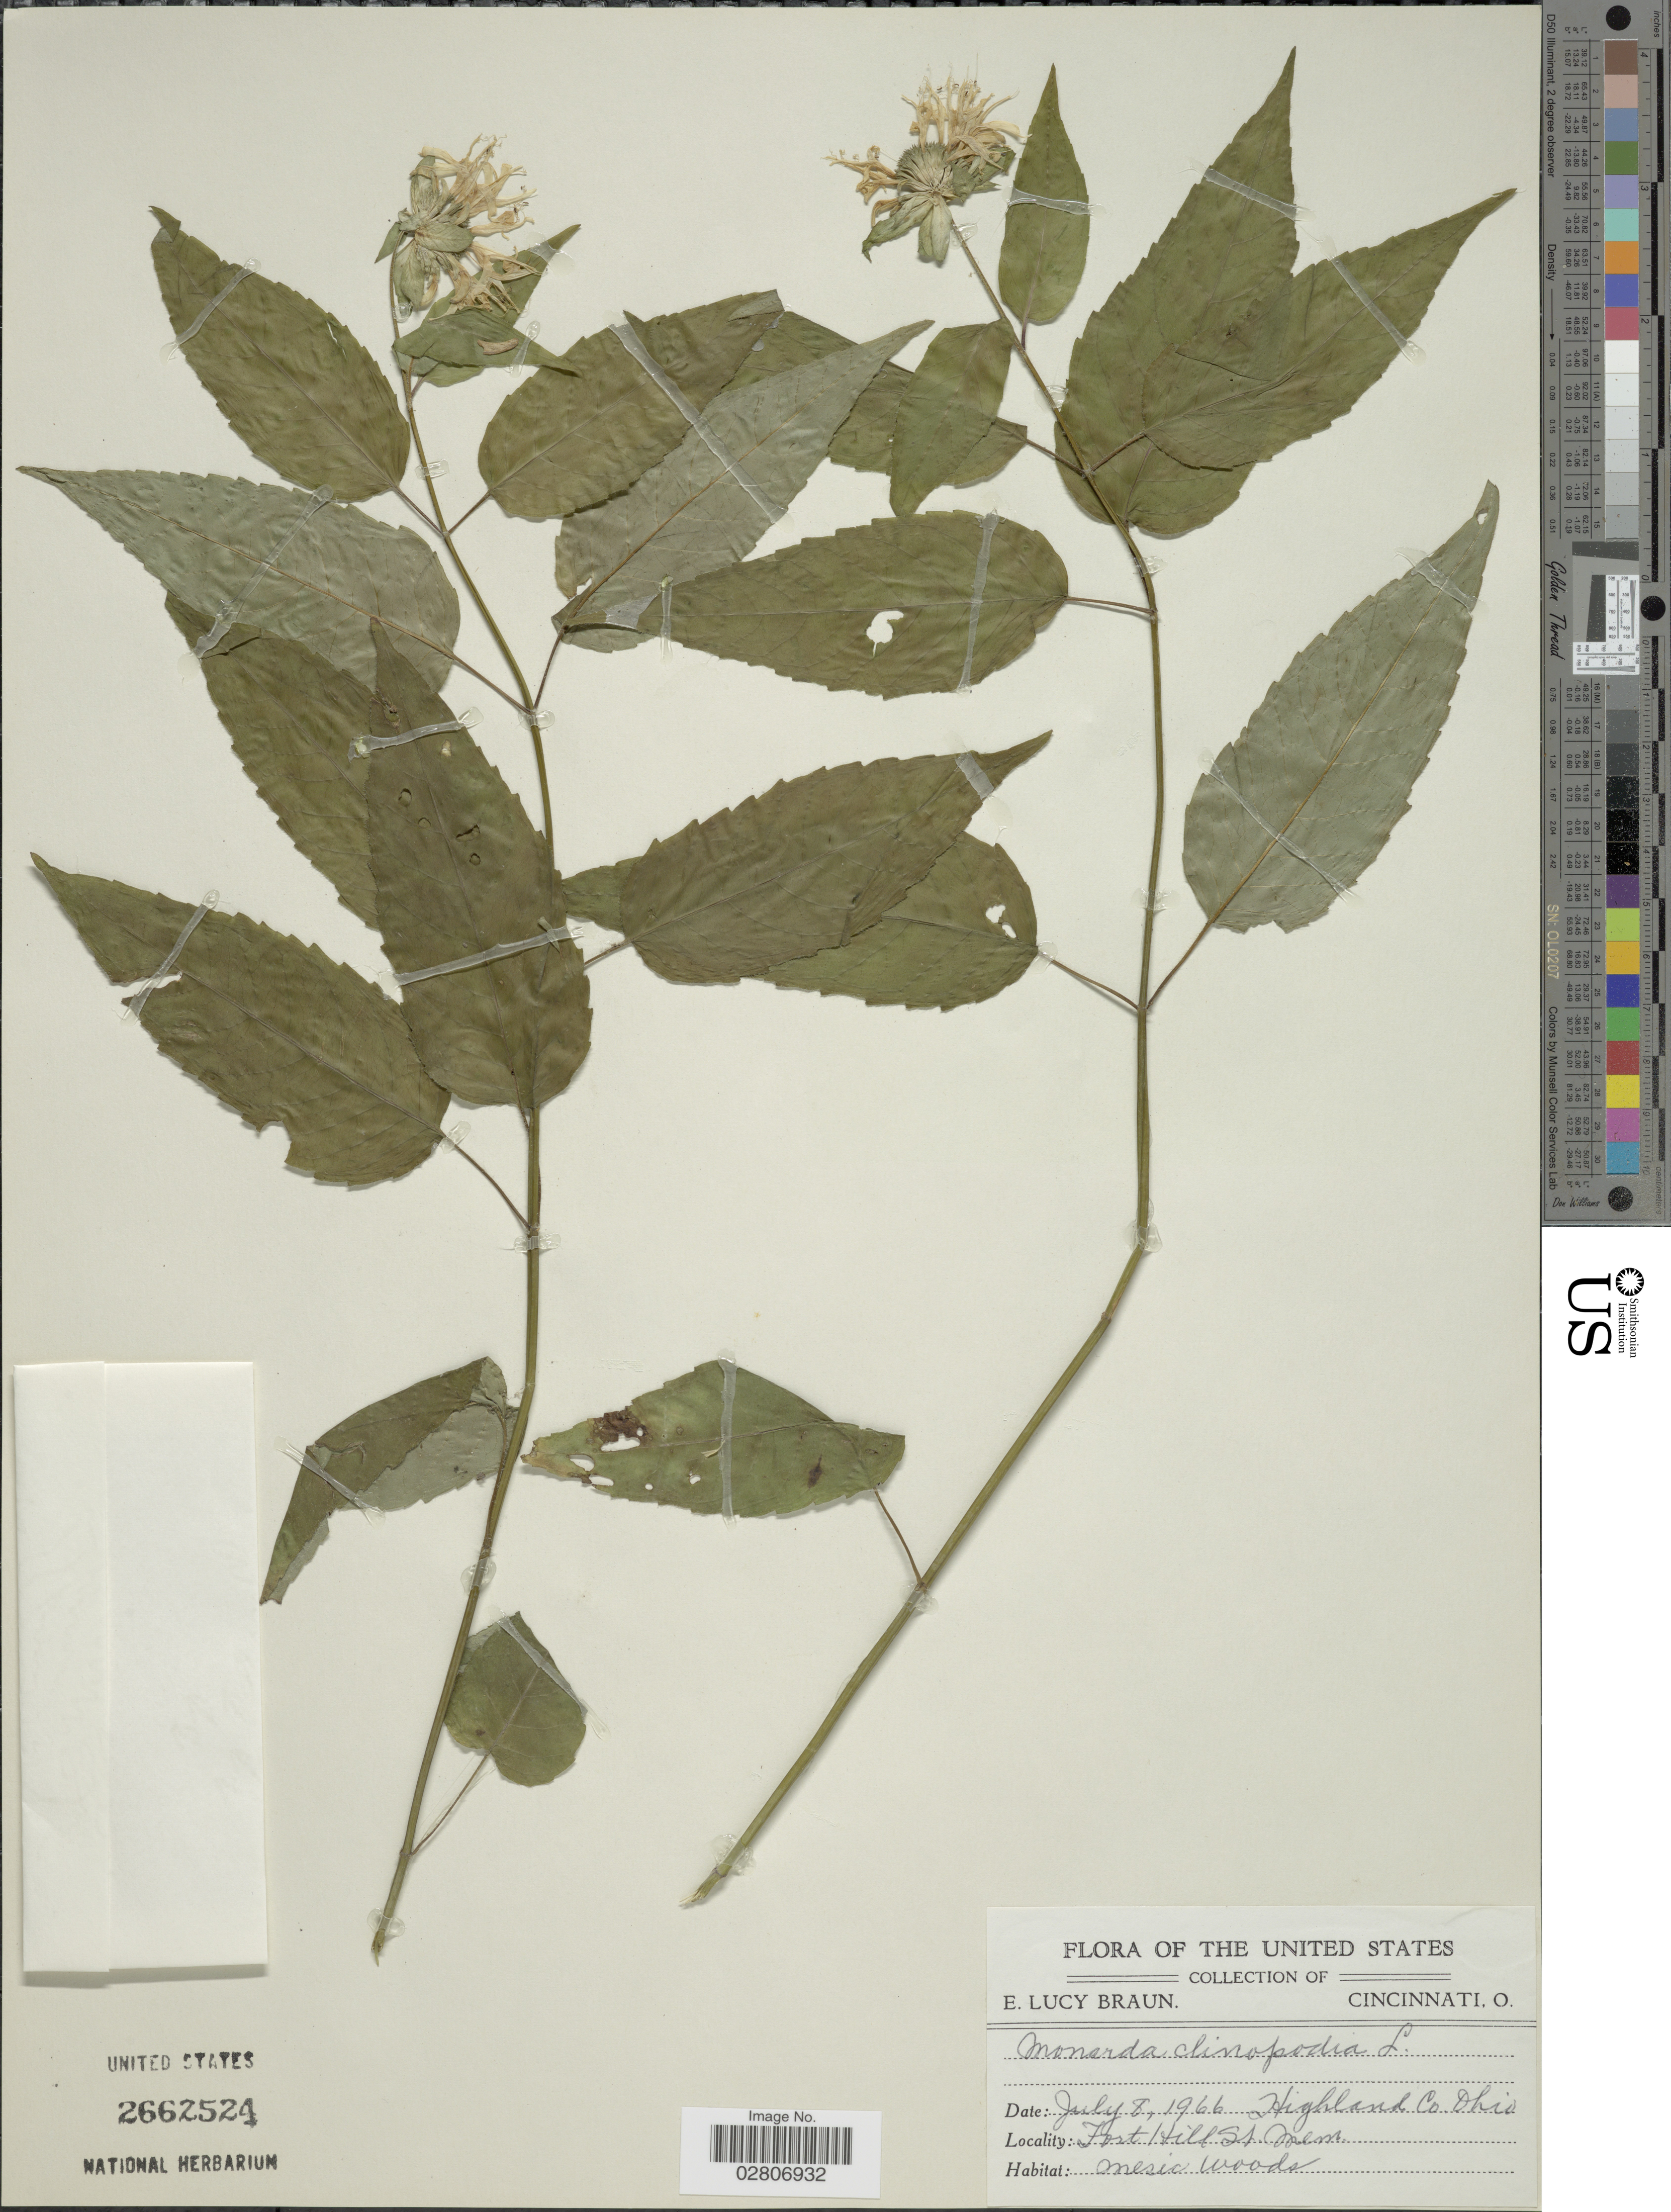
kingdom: Plantae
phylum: Tracheophyta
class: Magnoliopsida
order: Lamiales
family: Lamiaceae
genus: Monarda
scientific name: Monarda clinopodia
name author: L.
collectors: E. L. Braun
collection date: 1966-07-08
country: United States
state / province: Ohio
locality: Highland Co. Fort Hill St. Mem.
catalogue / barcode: US 2662524